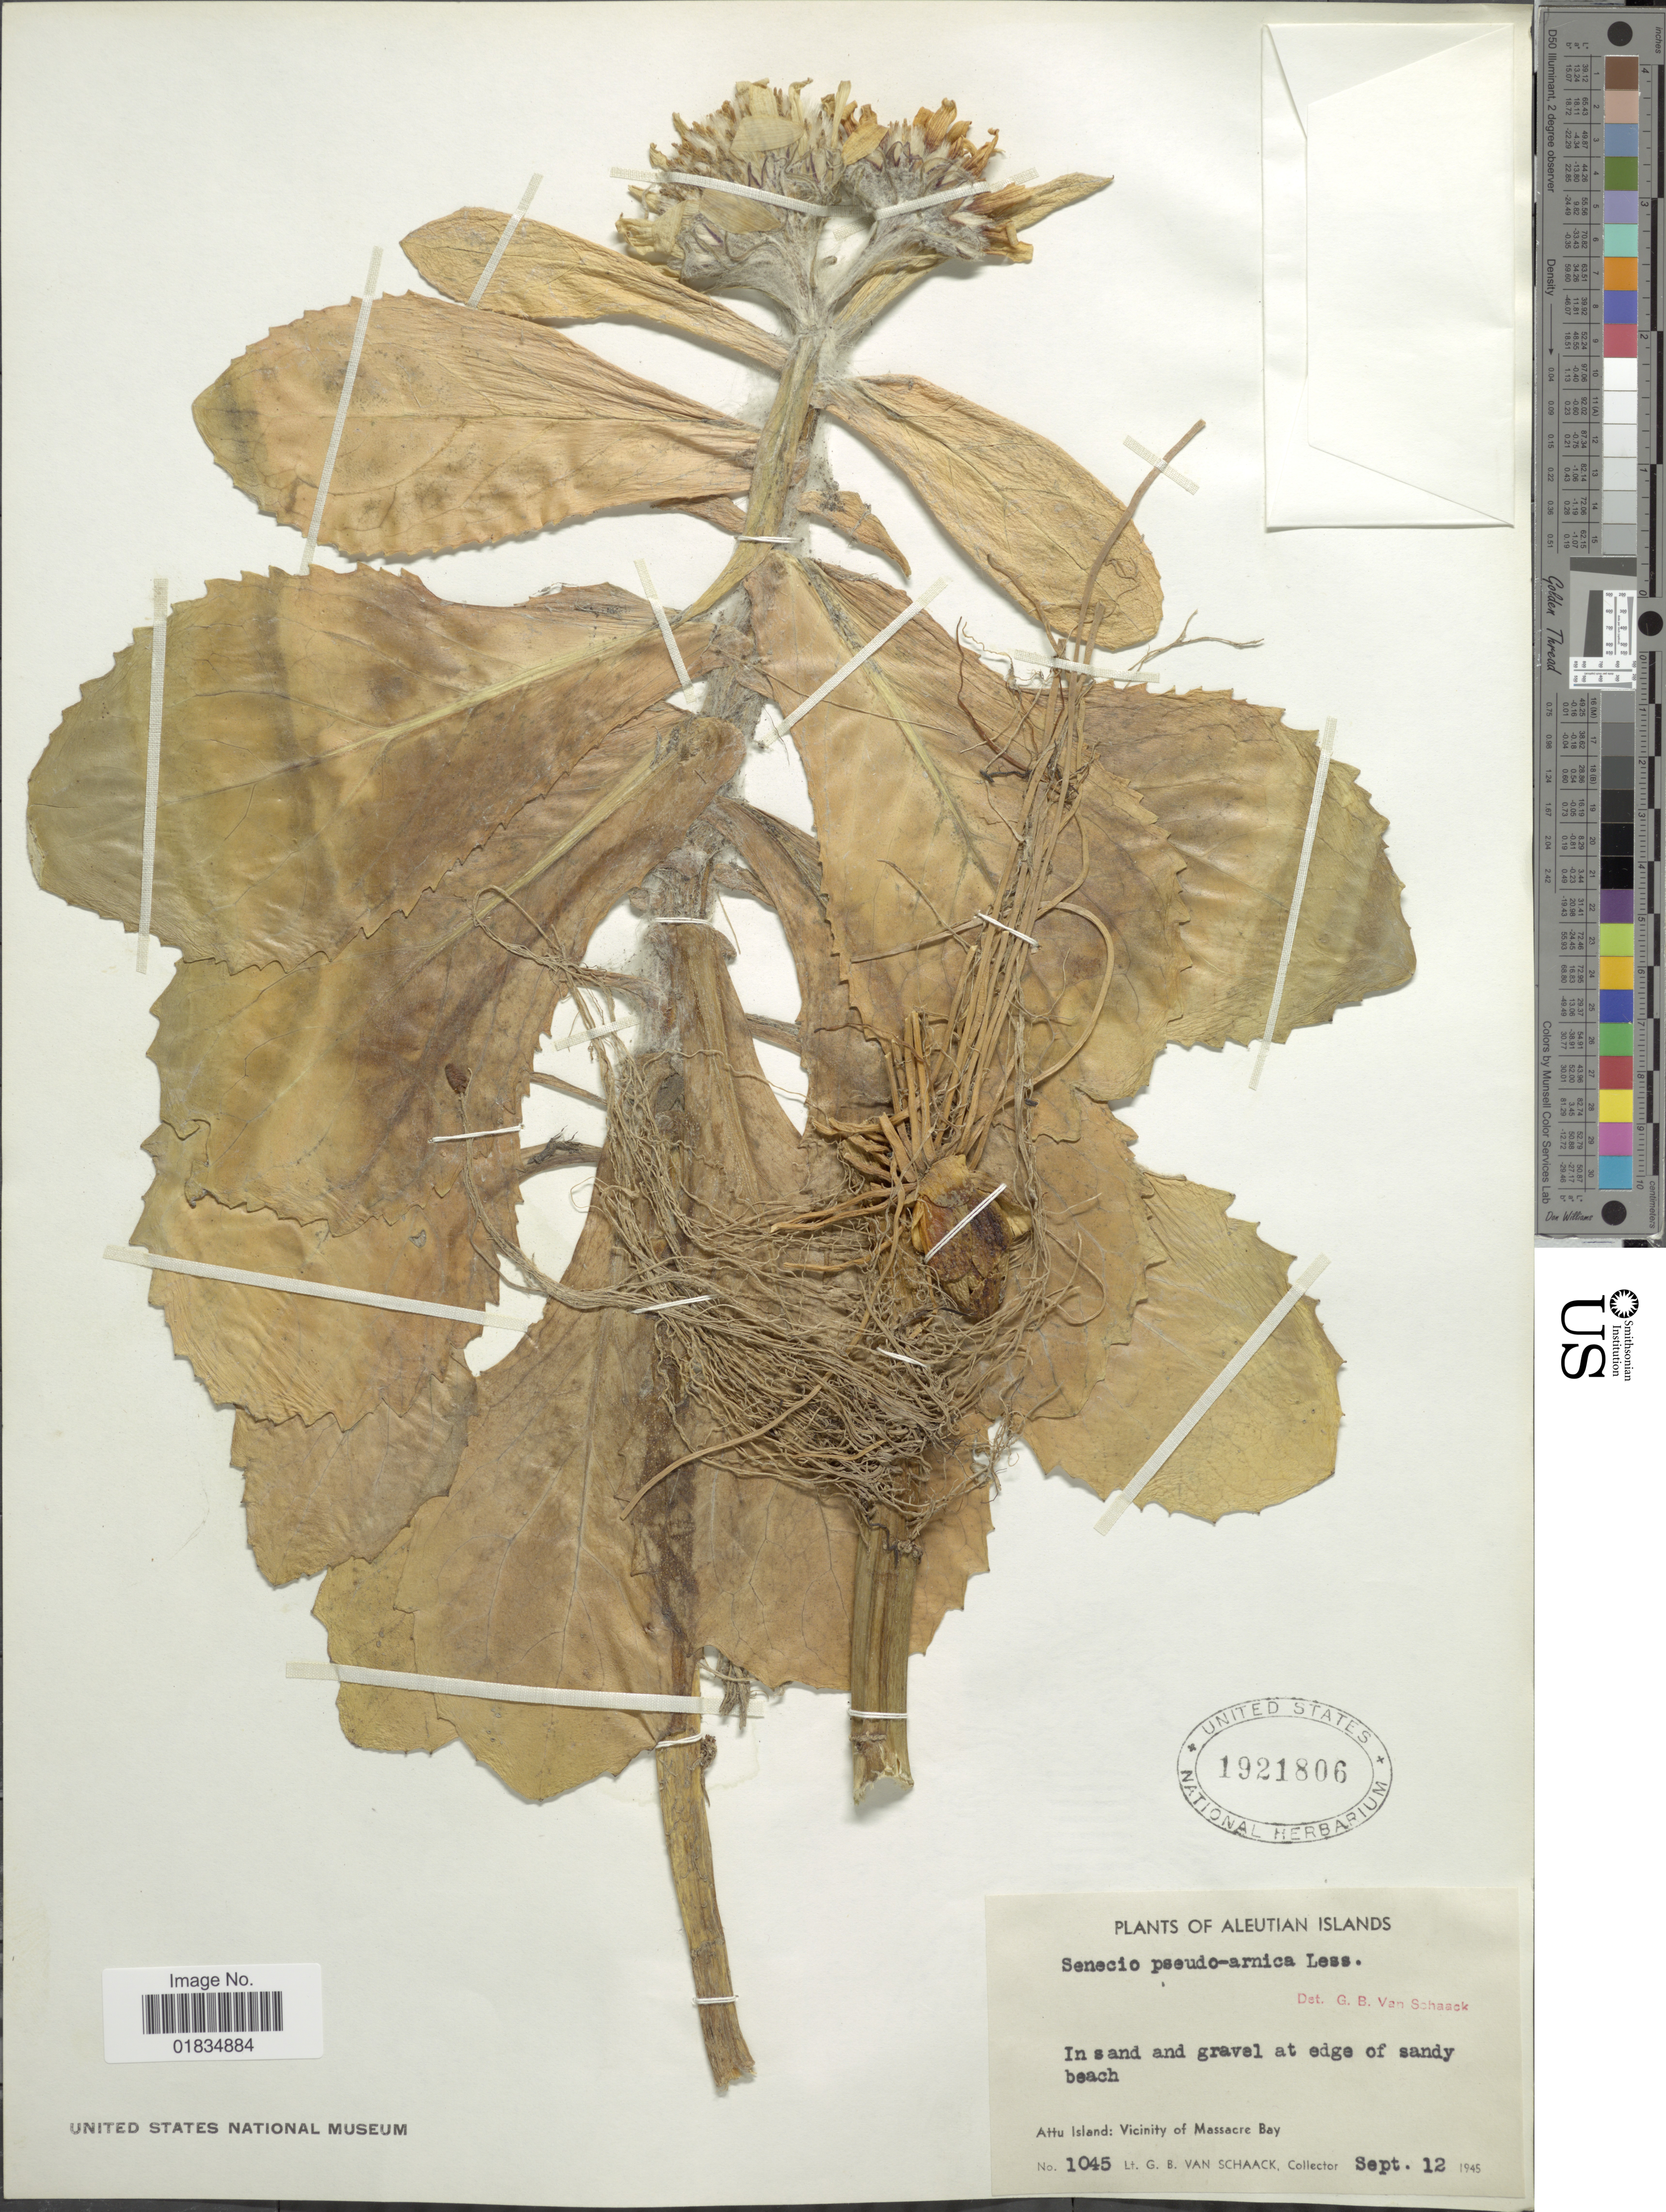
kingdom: Plantae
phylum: Tracheophyta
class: Magnoliopsida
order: Asterales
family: Asteraceae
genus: Senecio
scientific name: Senecio pseudoarnica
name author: Less.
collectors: G. Van Schaack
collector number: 1045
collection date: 1945-09-12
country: United States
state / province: Alaska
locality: Aleutian Islands, Attu Island: Vicinity of Massacre Bay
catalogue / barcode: US 1921806